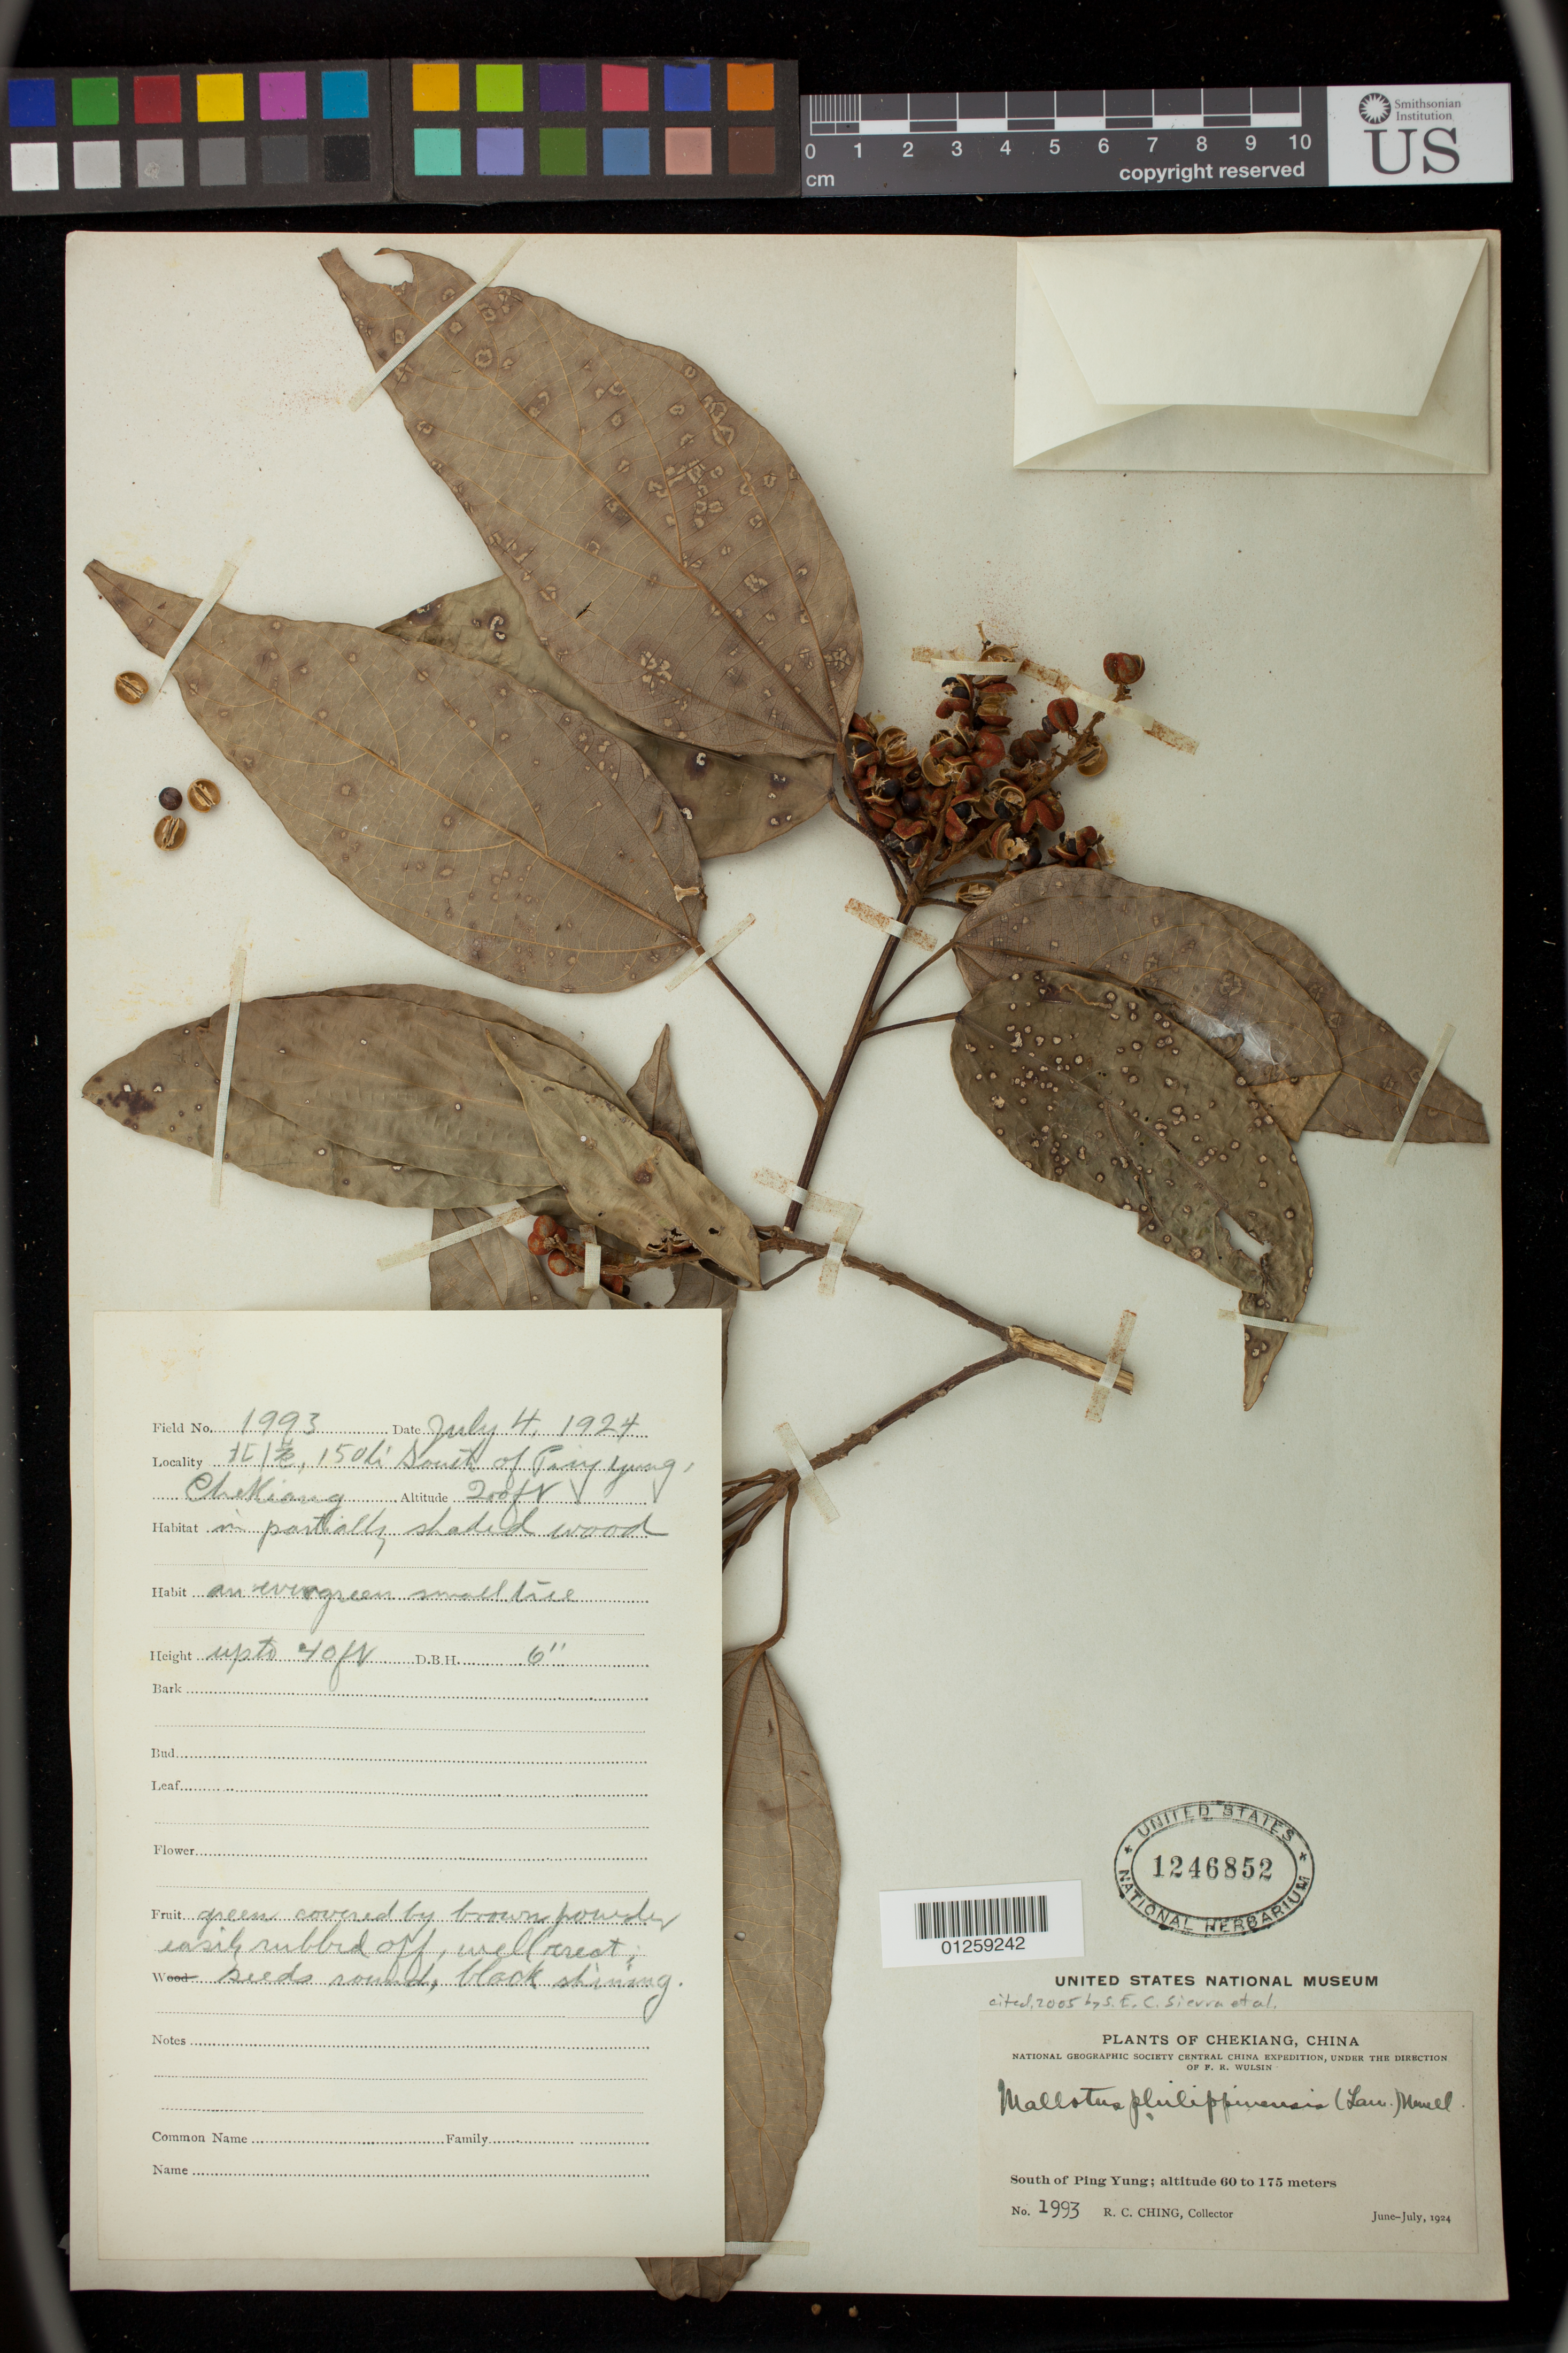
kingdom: Plantae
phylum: Tracheophyta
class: Magnoliopsida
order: Malpighiales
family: Euphorbiaceae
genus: Mallotus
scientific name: Mallotus philippensis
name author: (Lam.) Müll. Arg.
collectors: R. C. Ching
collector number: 1993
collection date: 1924-06-01/1924-07-31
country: China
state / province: Zhejiang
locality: Chekiang,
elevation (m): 60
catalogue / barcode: US 1246852